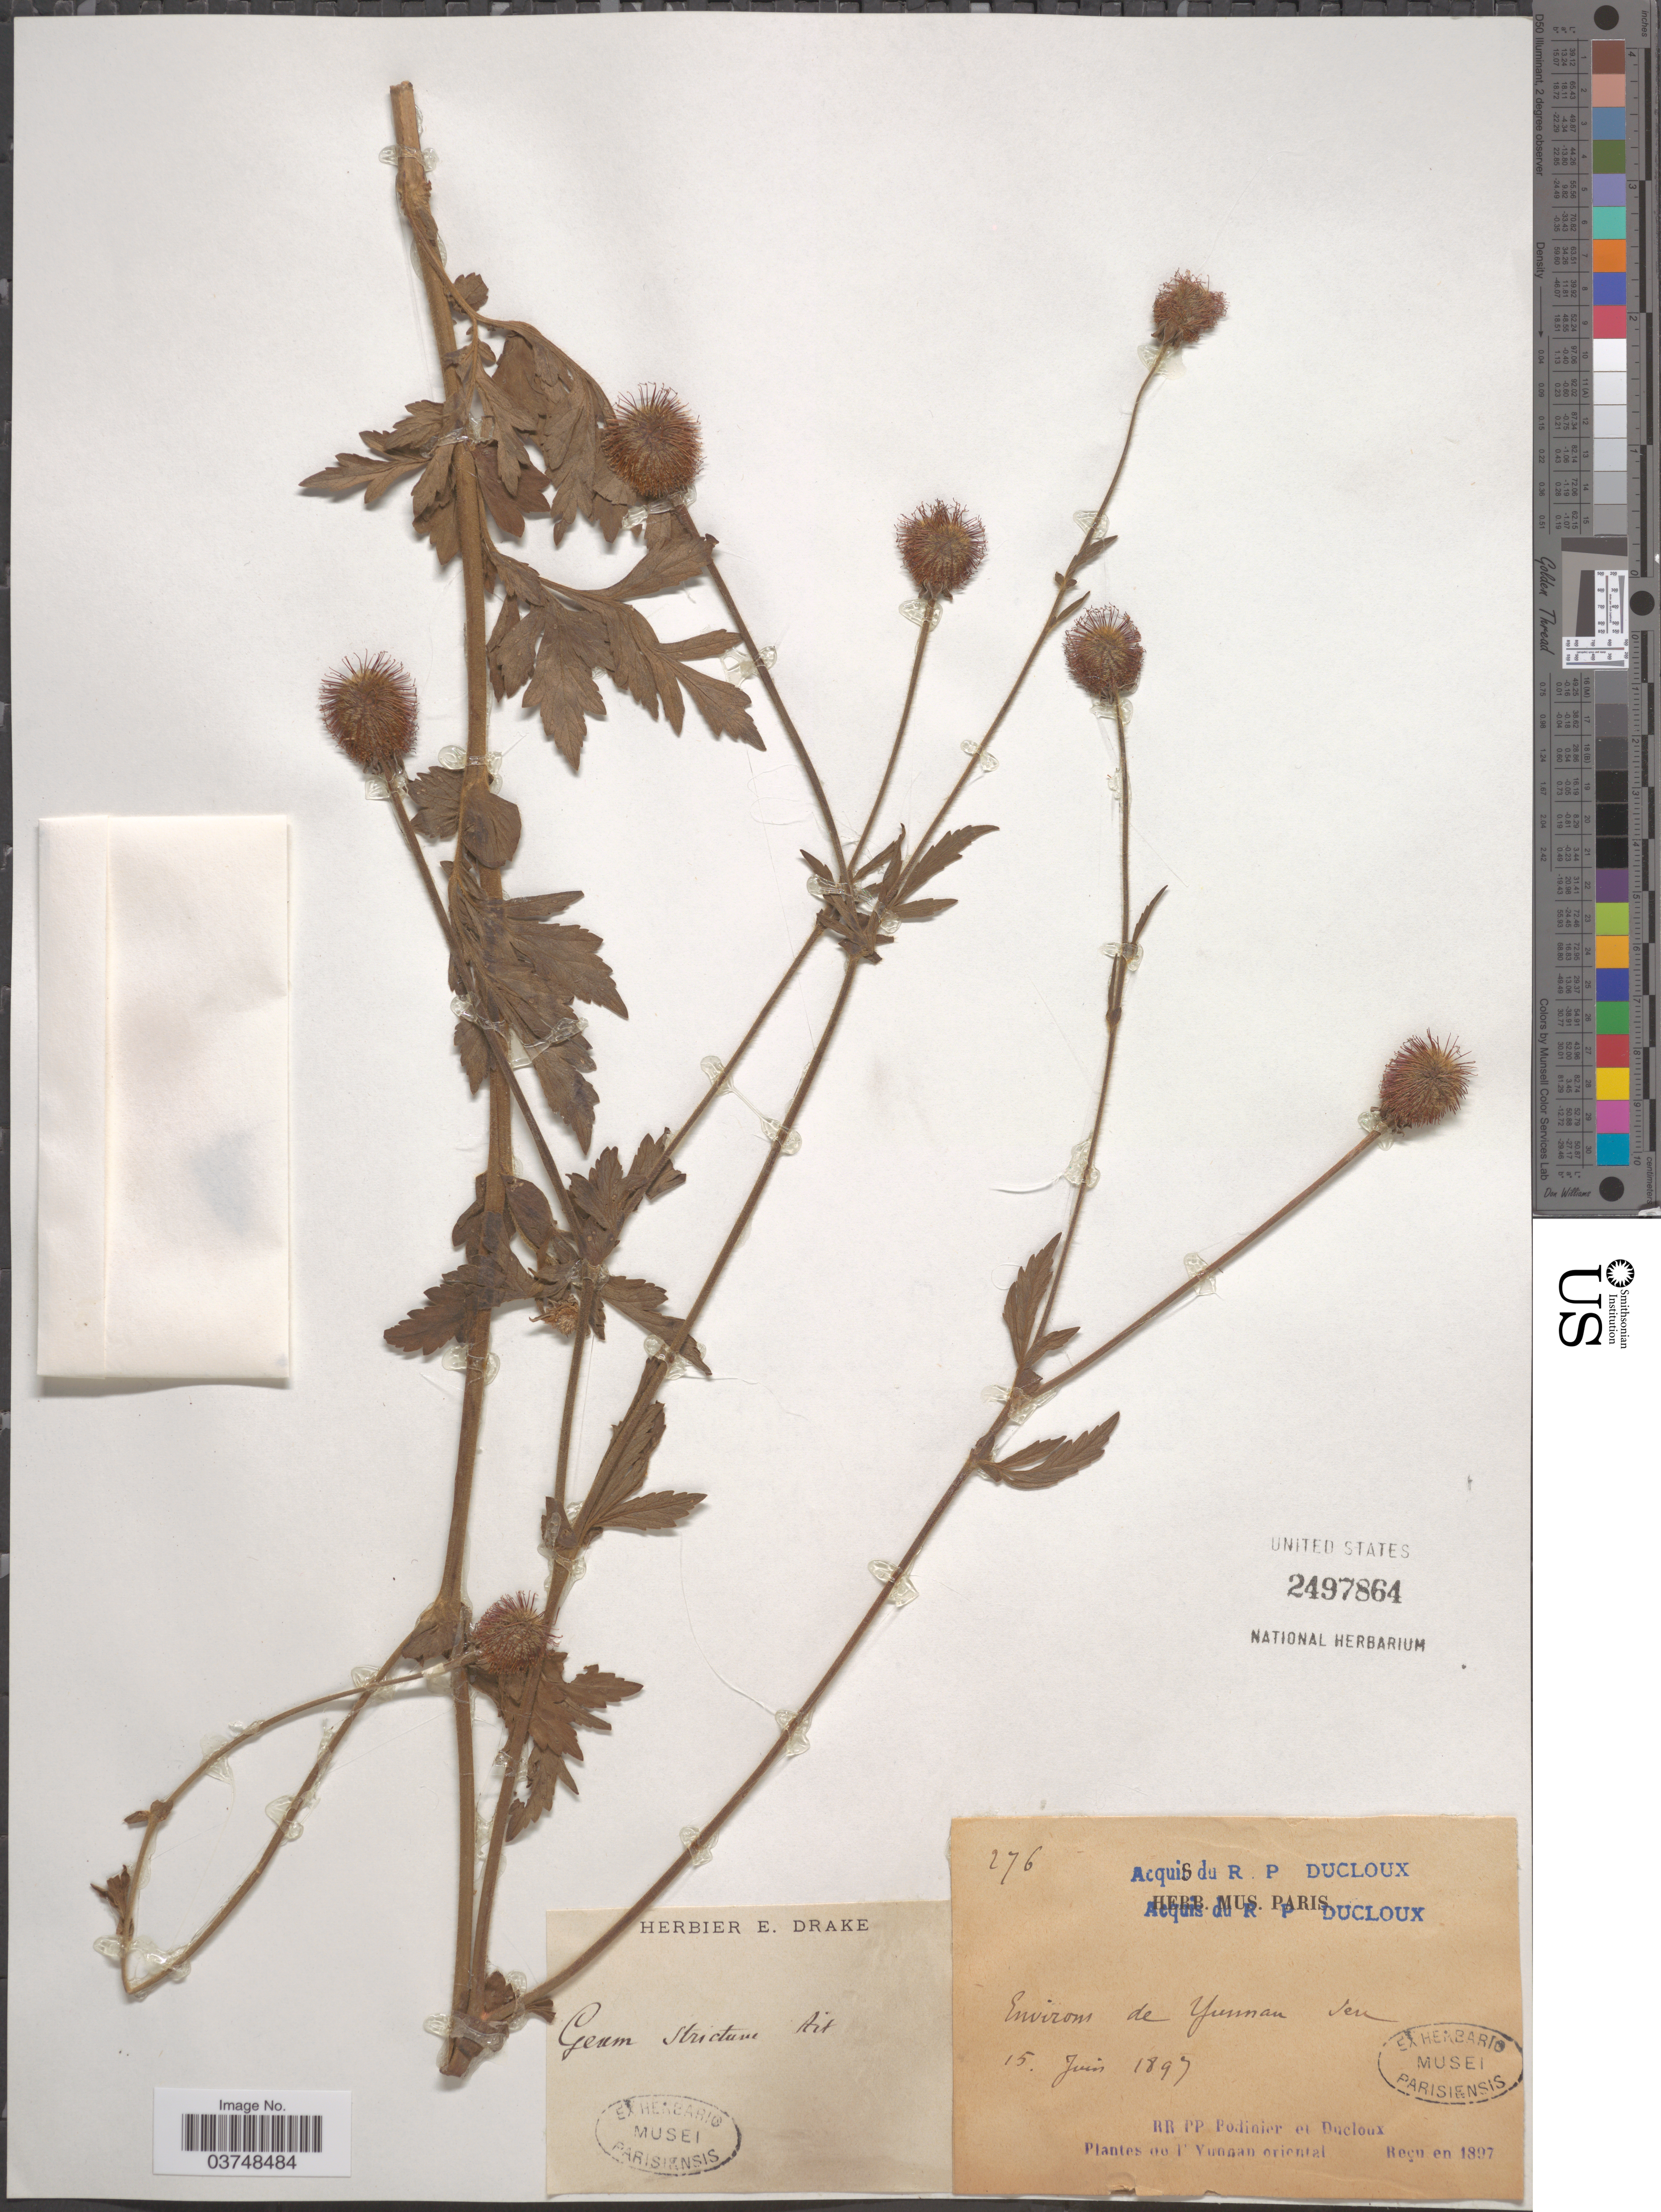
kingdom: Plantae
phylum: Tracheophyta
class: Magnoliopsida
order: Rosales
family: Rosaceae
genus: Geum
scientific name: Geum strictum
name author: Aiton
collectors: Bodinier & -. Ducloux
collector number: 276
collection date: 1897-06-15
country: China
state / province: Yunnan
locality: Environs de Yunnan Sen Yunnan oriental.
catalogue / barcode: US 2497864